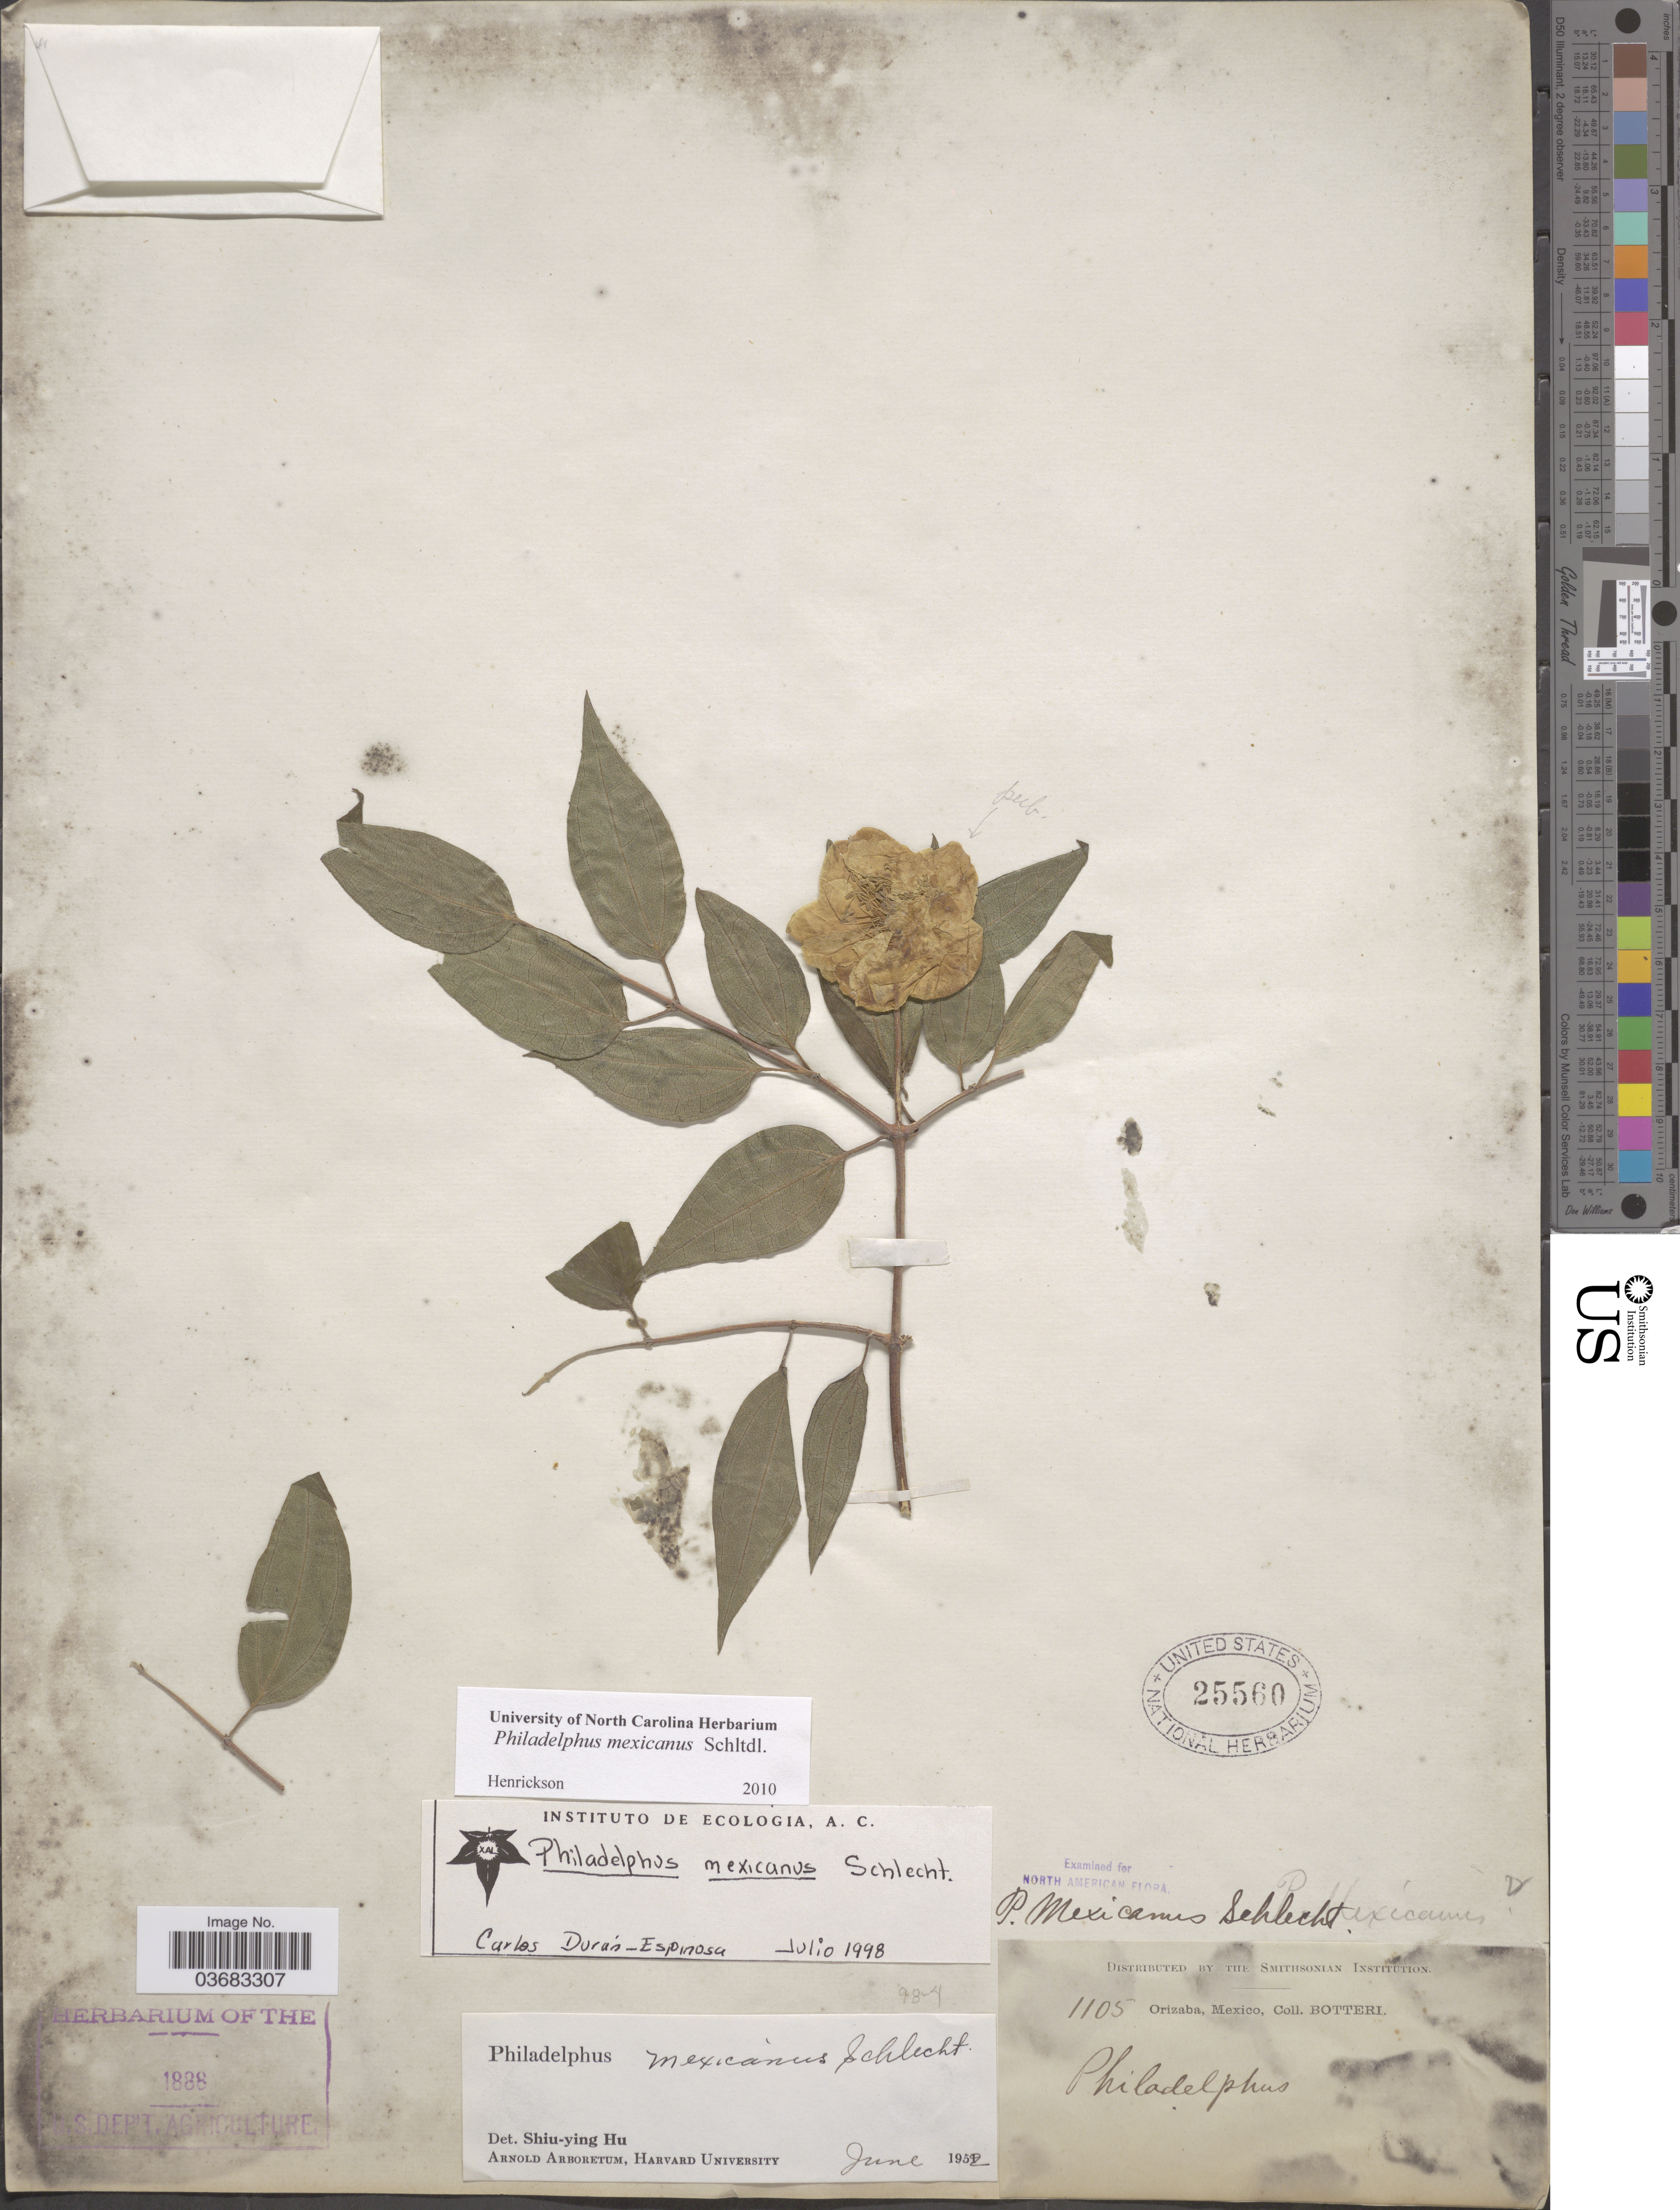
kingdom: Plantae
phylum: Tracheophyta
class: Magnoliopsida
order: Cornales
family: Hydrangeaceae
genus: Philadelphus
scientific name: Philadelphus mexicanus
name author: Schltdl.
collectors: -. Botteri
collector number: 1105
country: Mexico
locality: Orizaba.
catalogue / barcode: US 25560